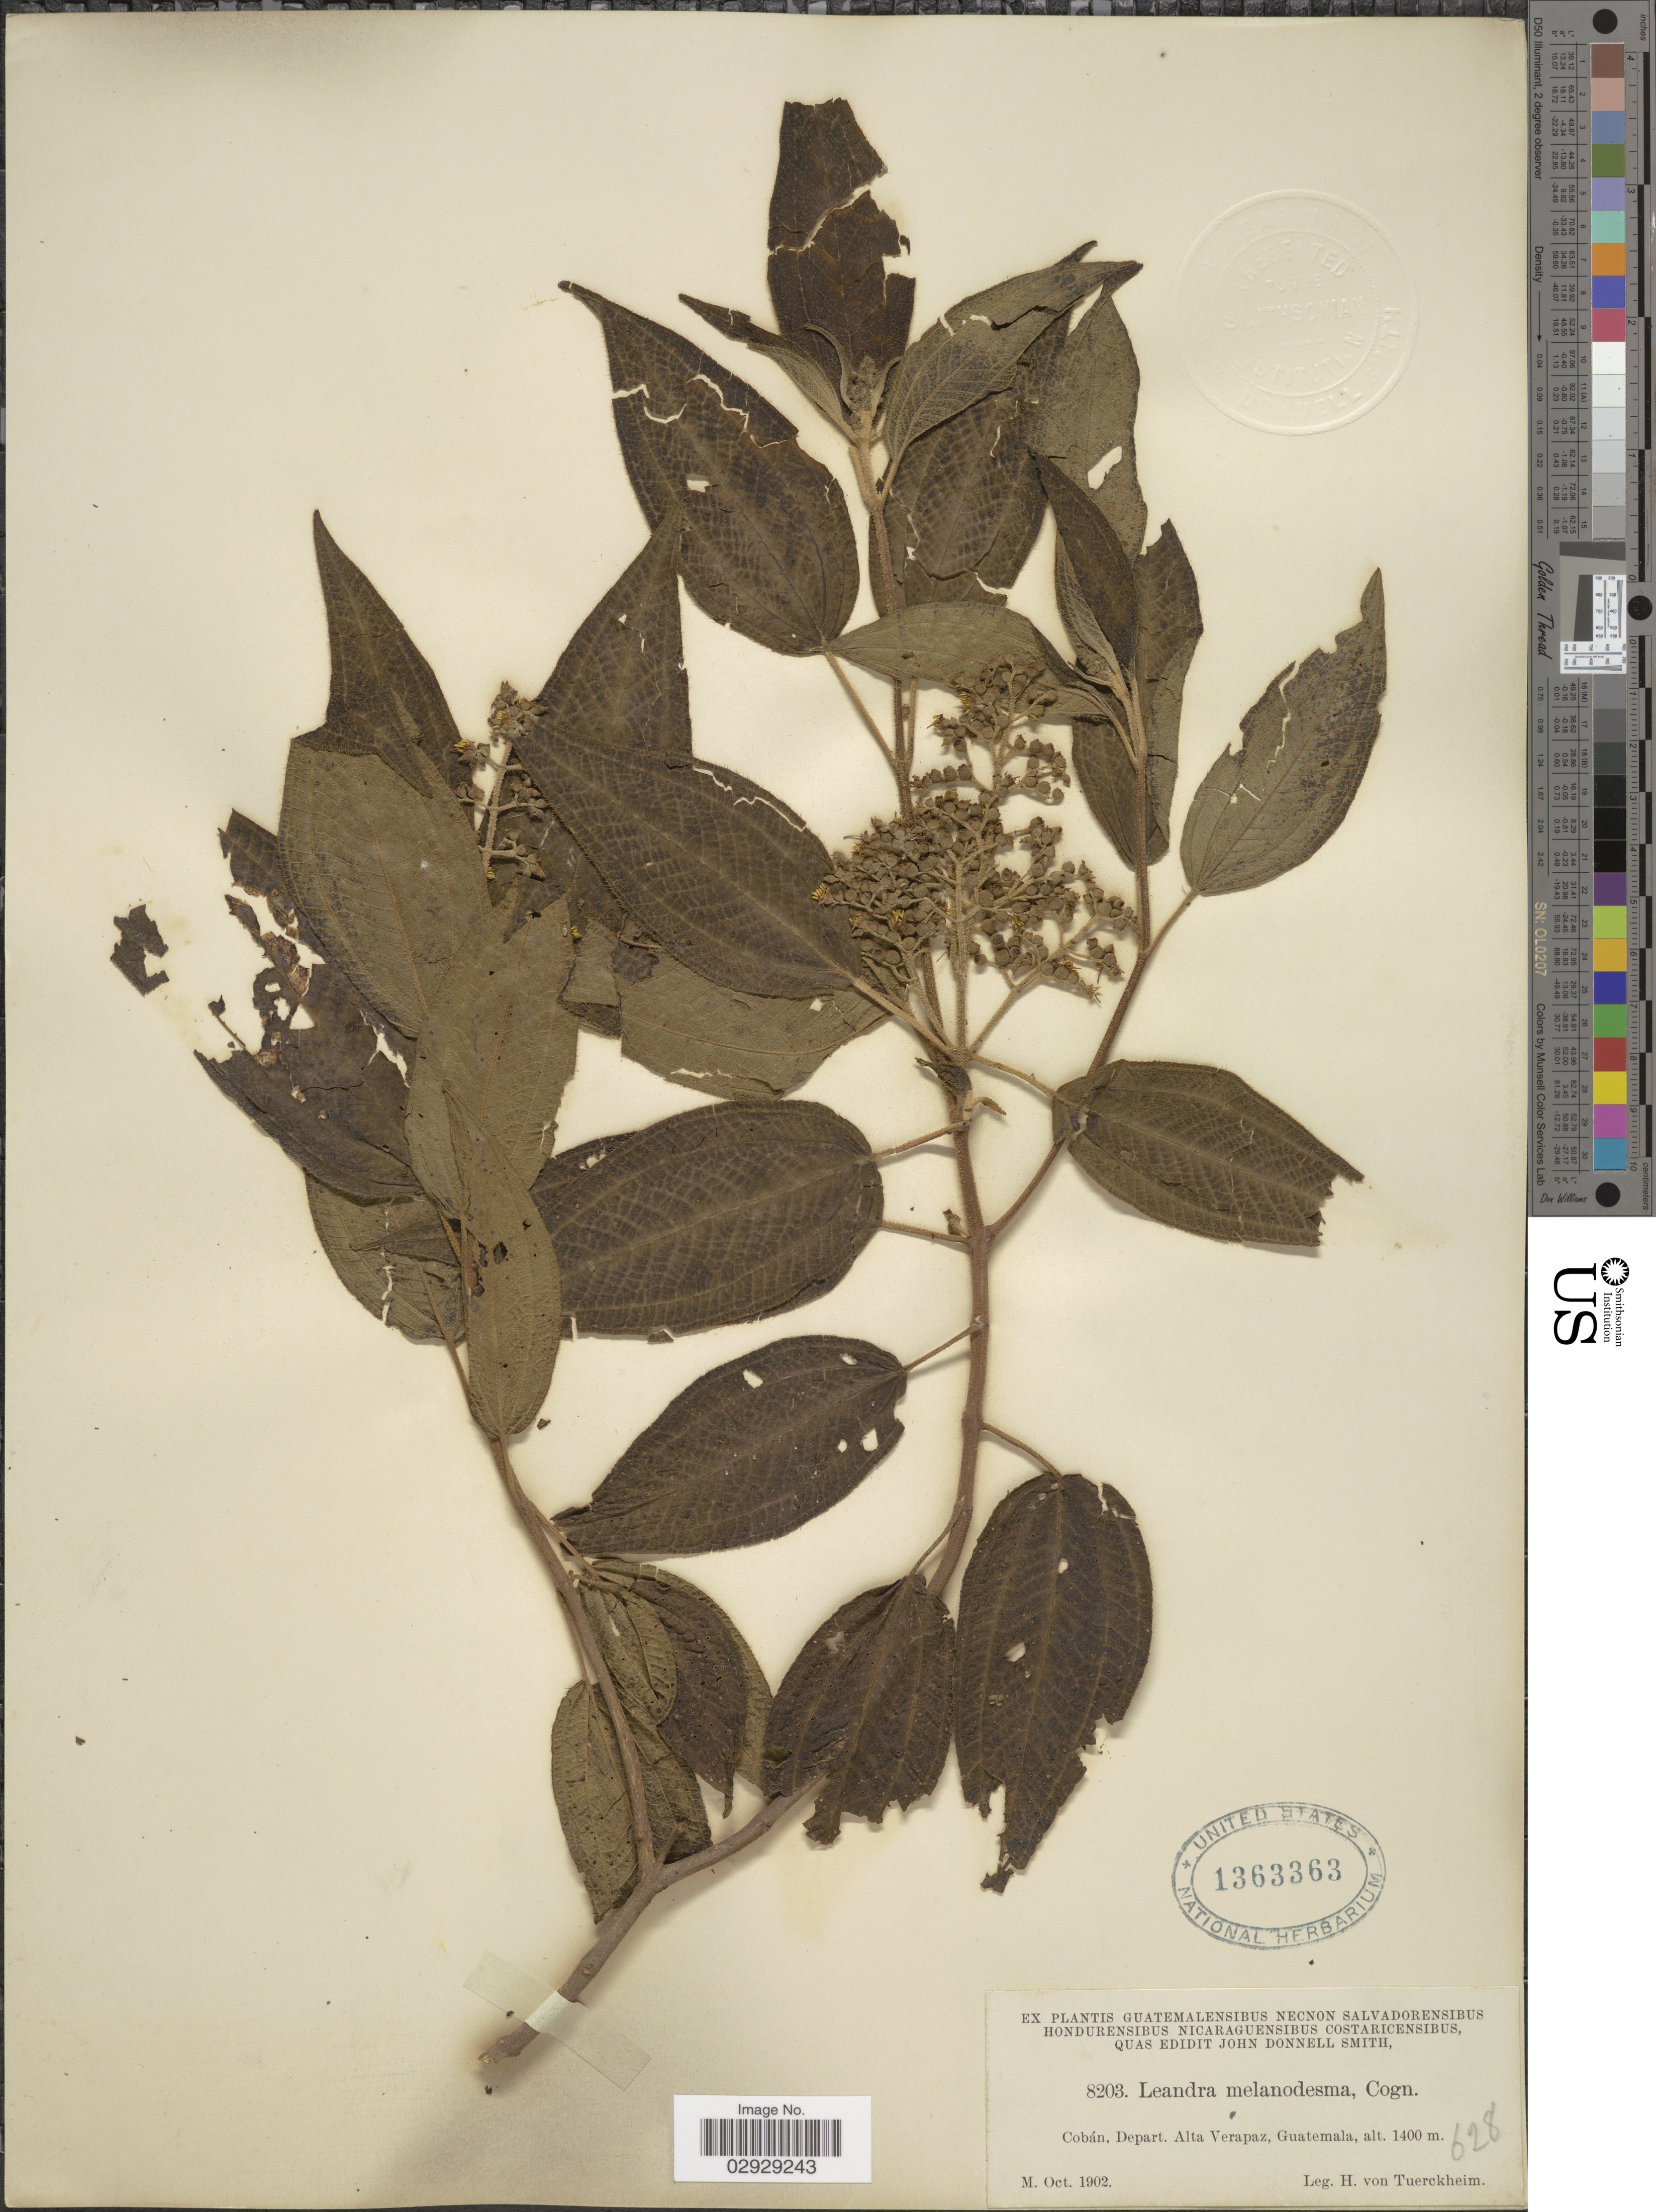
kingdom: Plantae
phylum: Tracheophyta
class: Magnoliopsida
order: Myrtales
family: Melastomataceae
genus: Leandra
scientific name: Leandra melanodesma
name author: (Naudin) Cogn.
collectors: H. von Türckheim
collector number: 8203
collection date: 1902-10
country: Guatemala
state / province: Alta Verapaz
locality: Cobán, Depart. Alta Verapaz.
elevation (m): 1400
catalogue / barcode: US 1363363